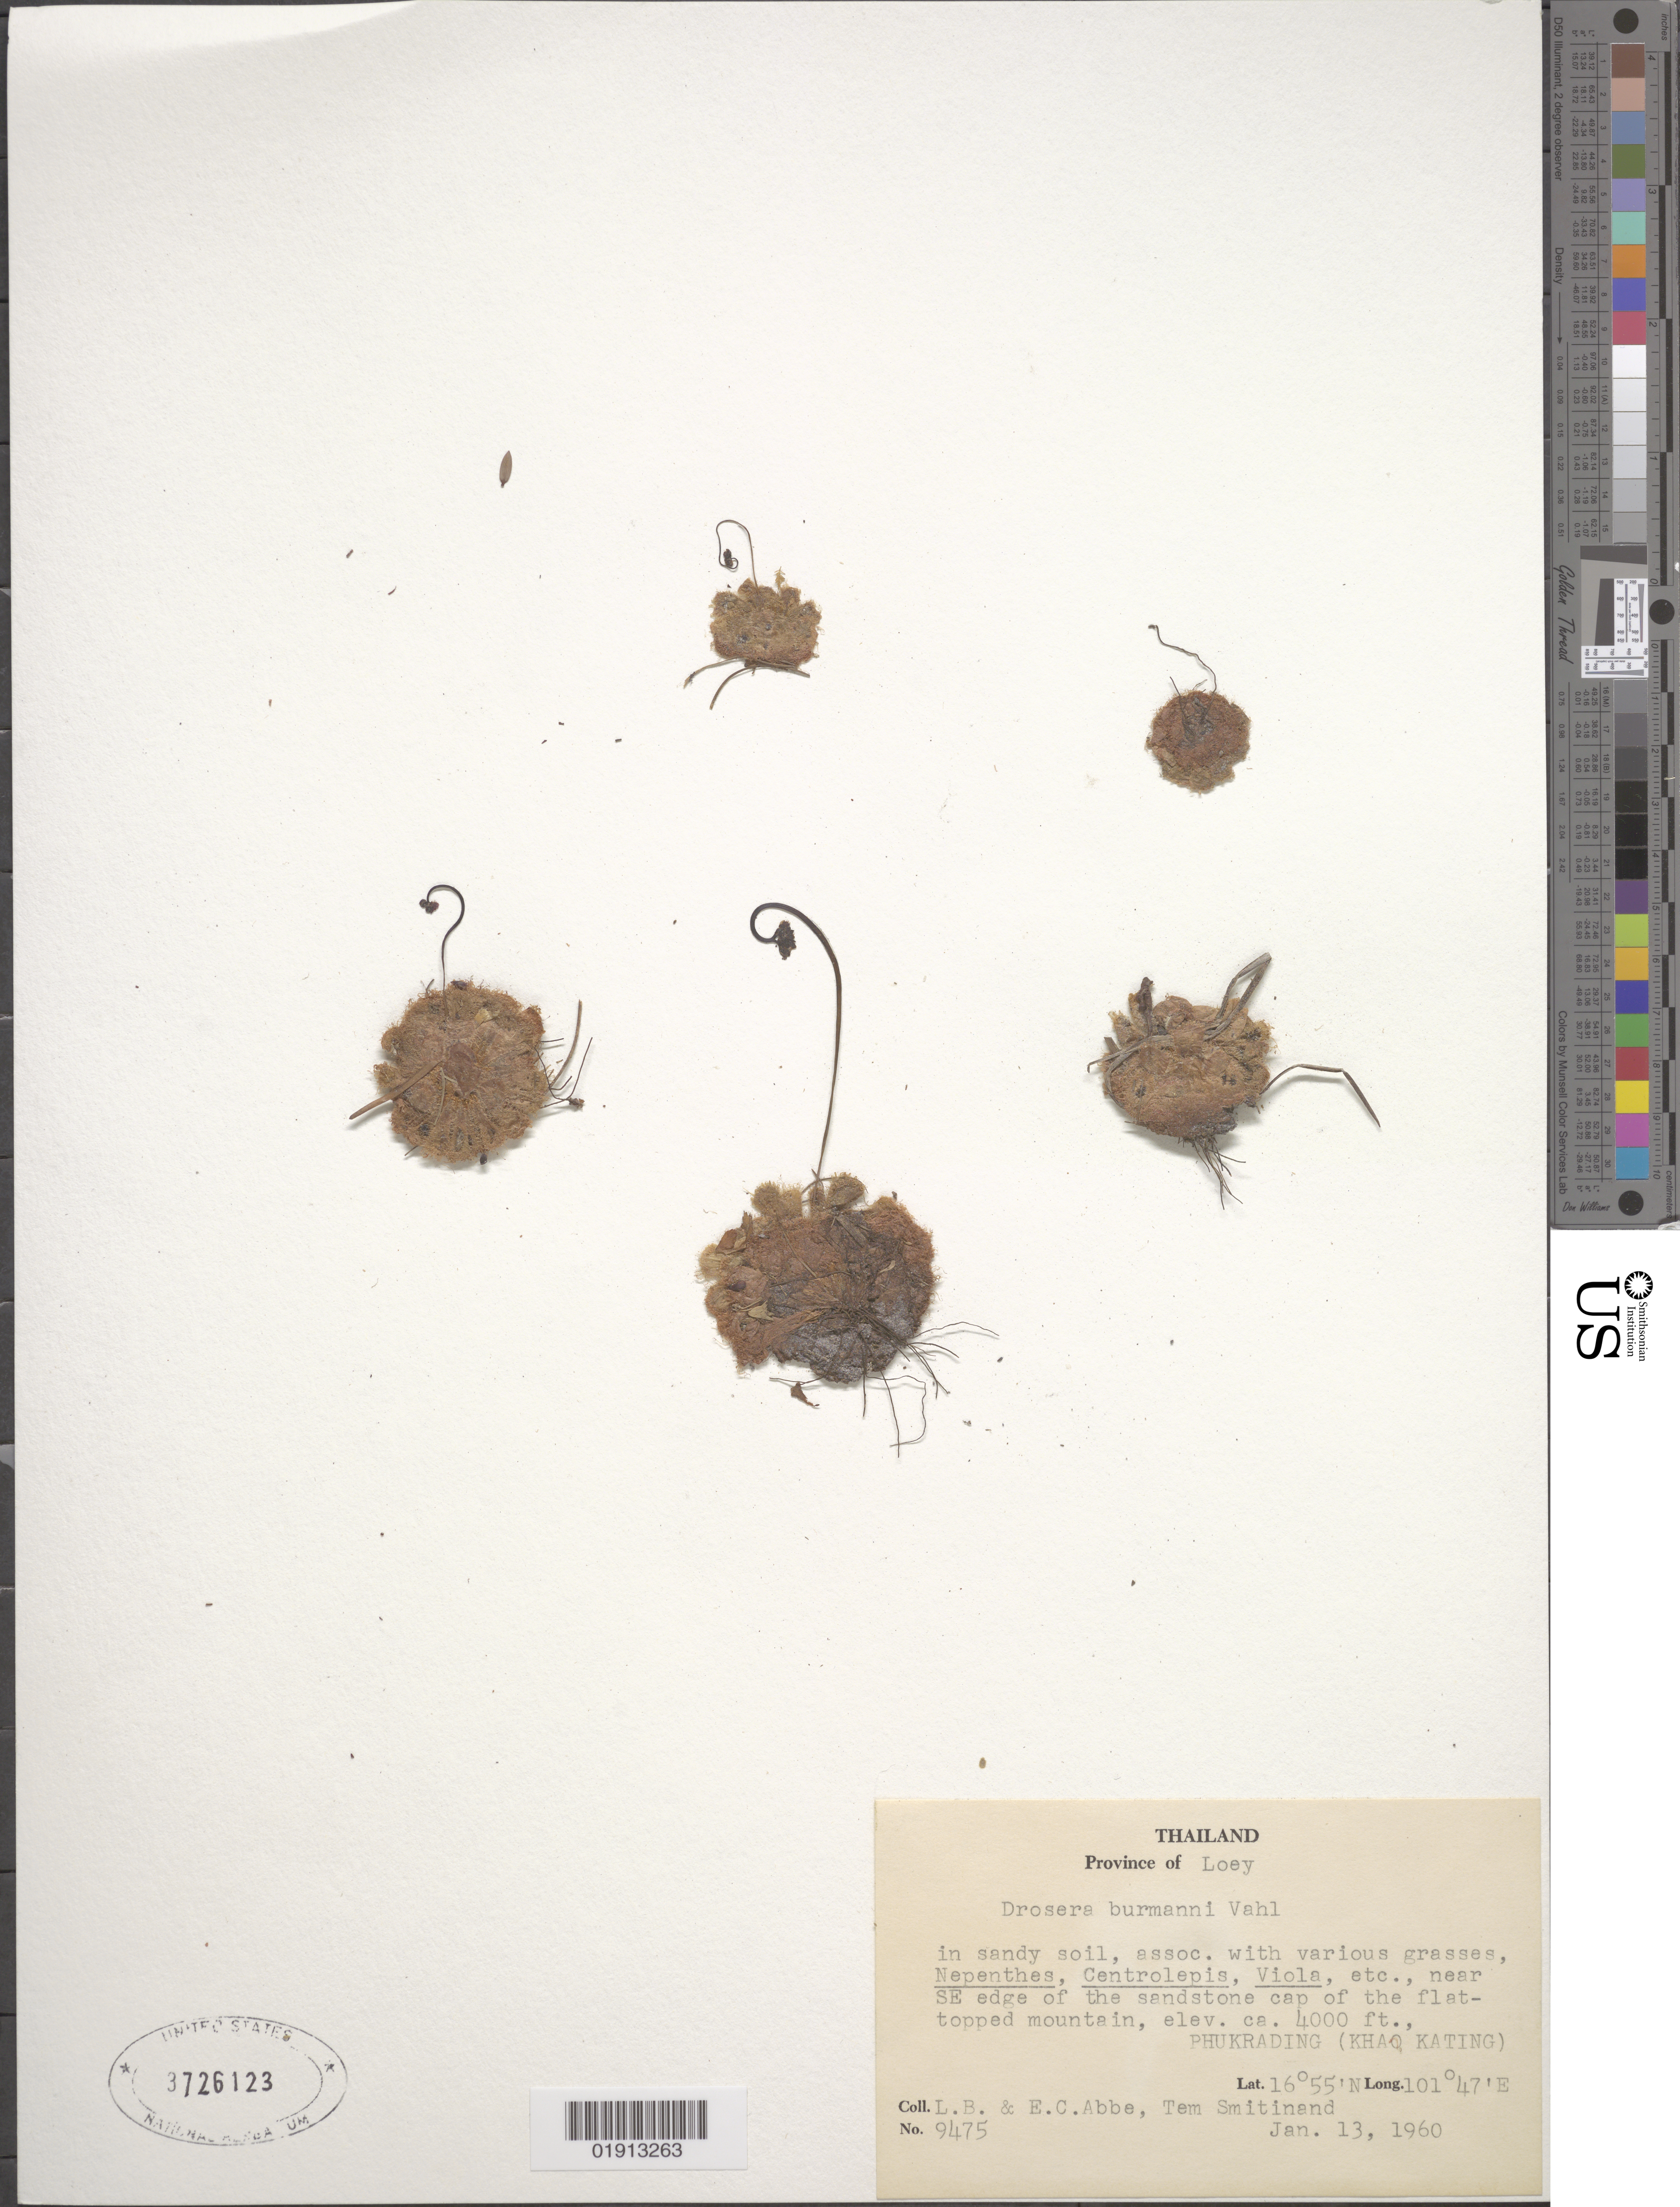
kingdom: Plantae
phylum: Tracheophyta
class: Magnoliopsida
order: Caryophyllales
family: Droseraceae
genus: Drosera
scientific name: Drosera burmanni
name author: Vahl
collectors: L. B. Abbe, E. C. Abbe & T. Smitinand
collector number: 9475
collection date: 1960-01-13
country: Thailand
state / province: Loei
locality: Province of Loey, Phukrading (Khao Kating), near SE edge of the sandstone cap of the flat-topped mountain.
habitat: In sandy soil.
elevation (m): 1219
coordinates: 16 55 N, 101 47 E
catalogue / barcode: US 3726123